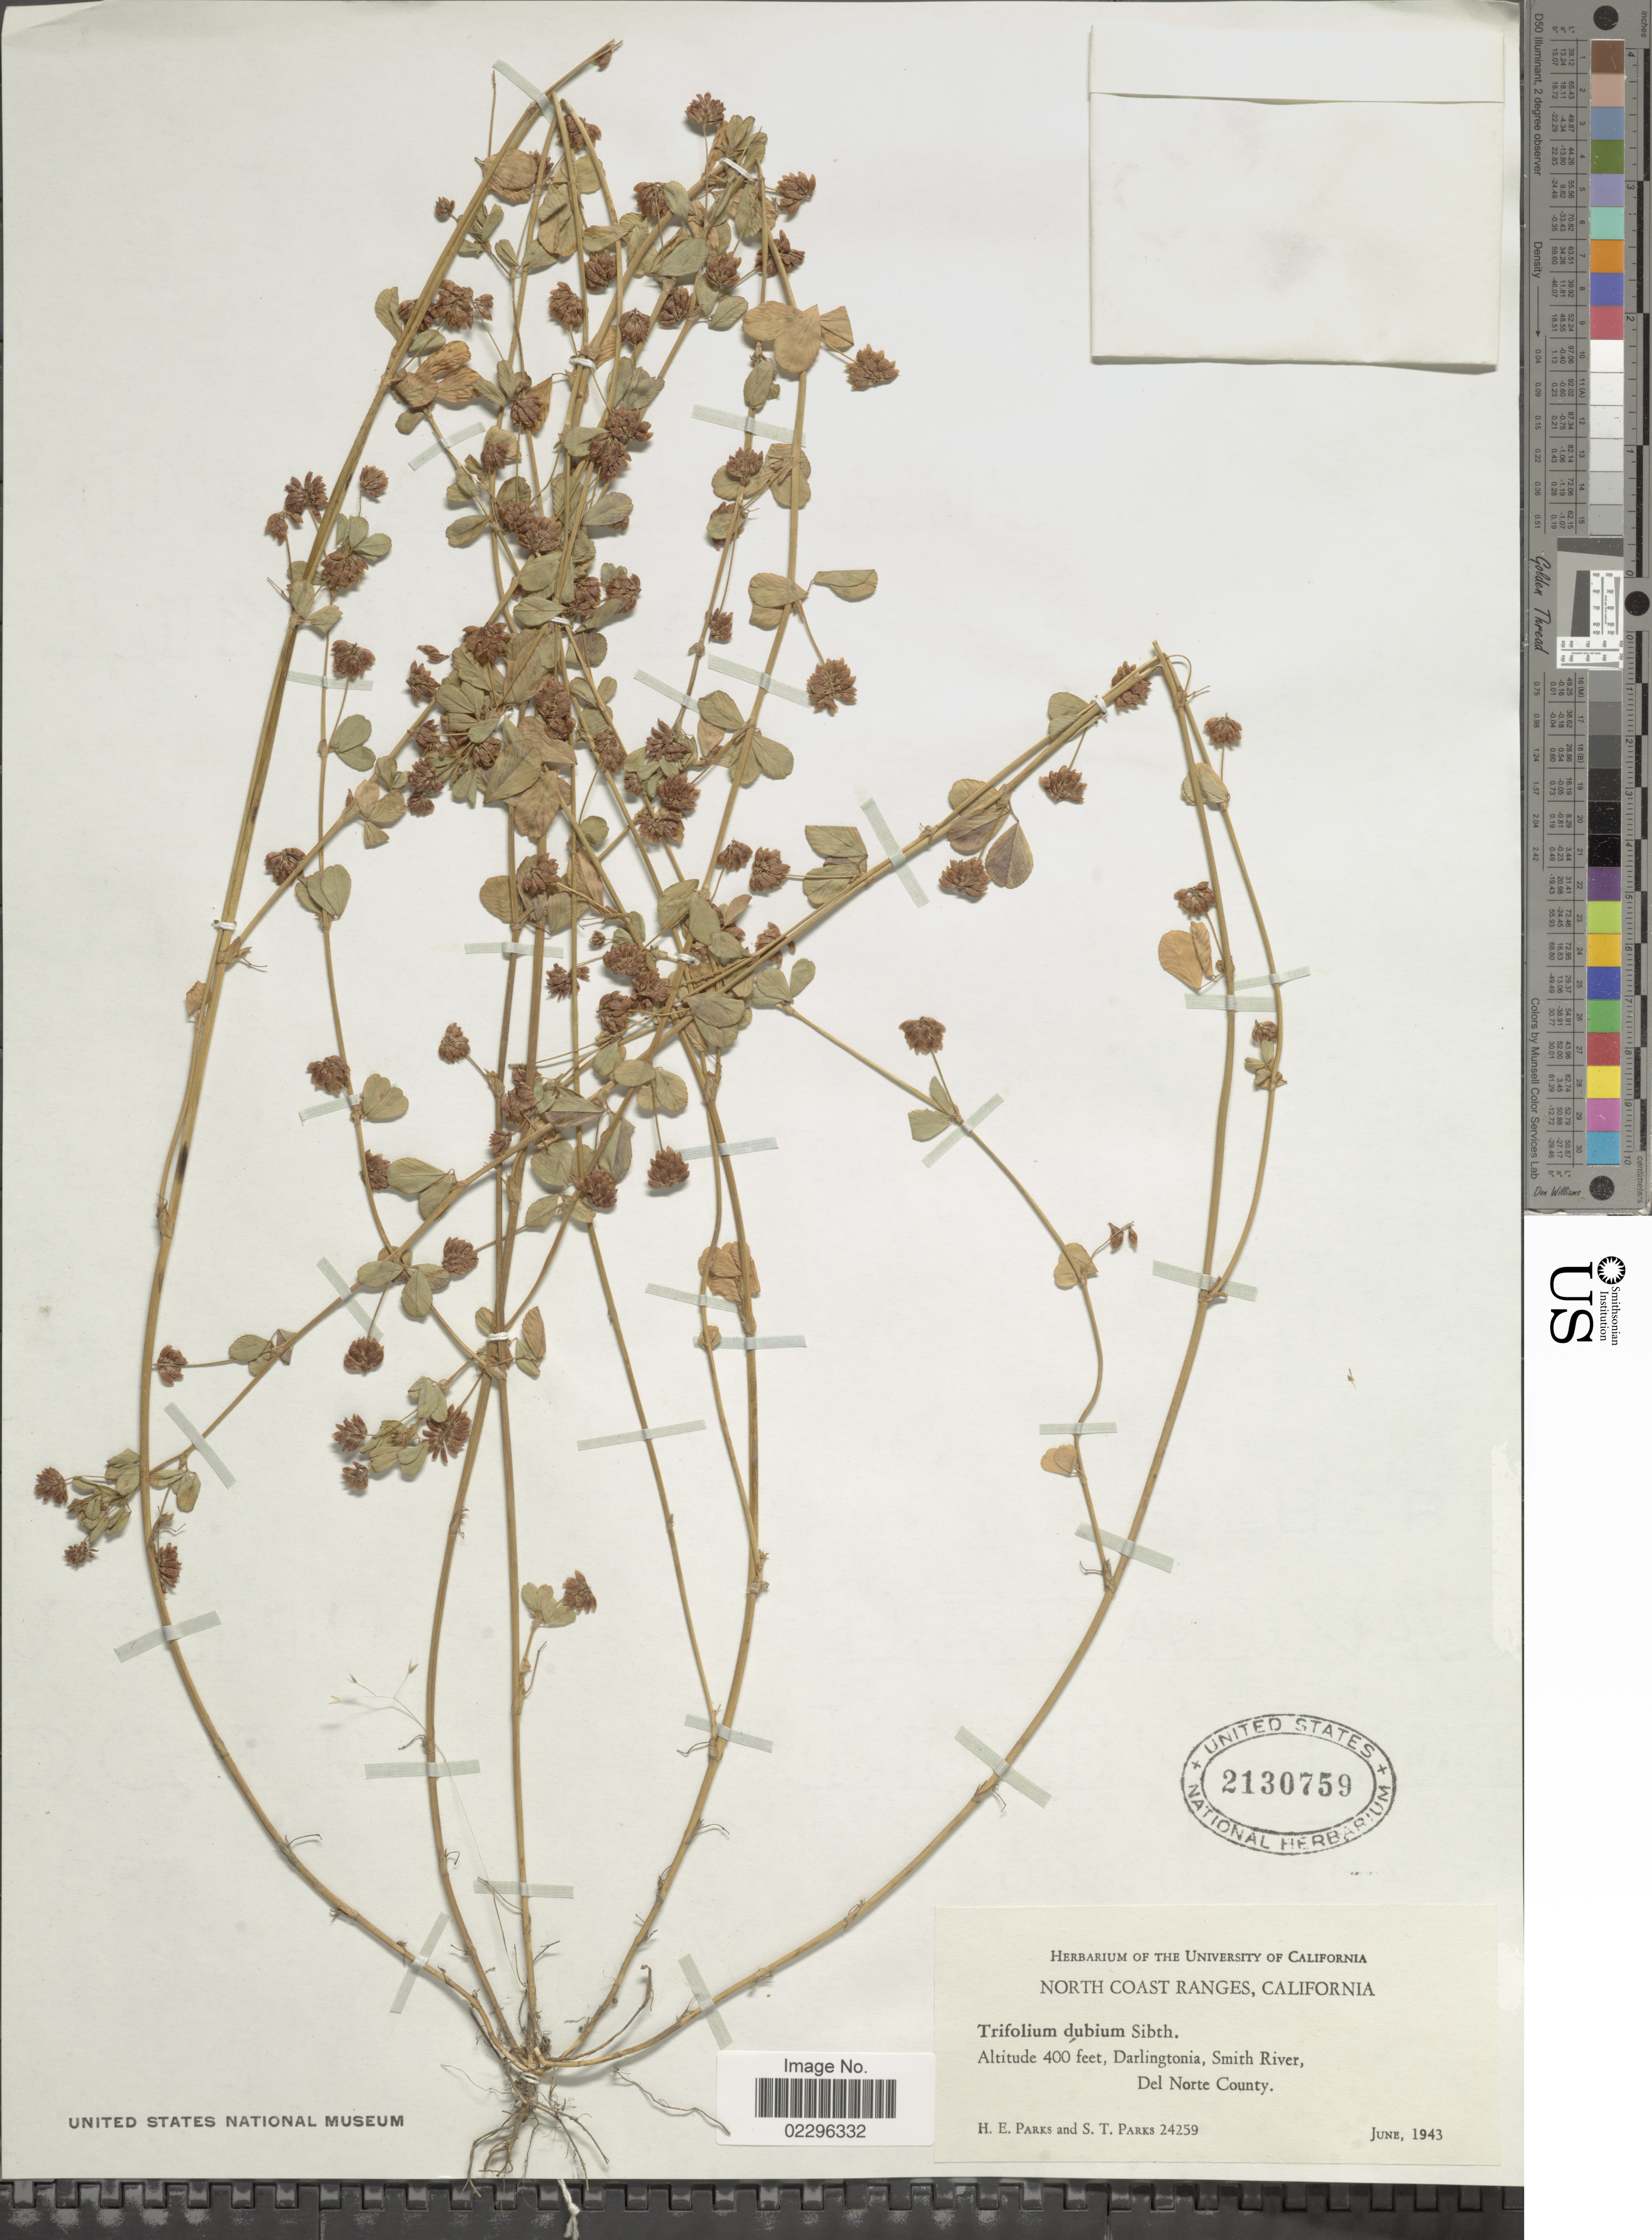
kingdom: Plantae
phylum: Tracheophyta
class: Magnoliopsida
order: Fabales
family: Fabaceae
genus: Trifolium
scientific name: Trifolium dubium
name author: Sibth.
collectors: H. E. Parks & S. Parks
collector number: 24259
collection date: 1943-06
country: United States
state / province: California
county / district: Del Norte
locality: North Coast Ranges. Darlingtonia, Smith River, Del Norte County.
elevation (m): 122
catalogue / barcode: US 2130759